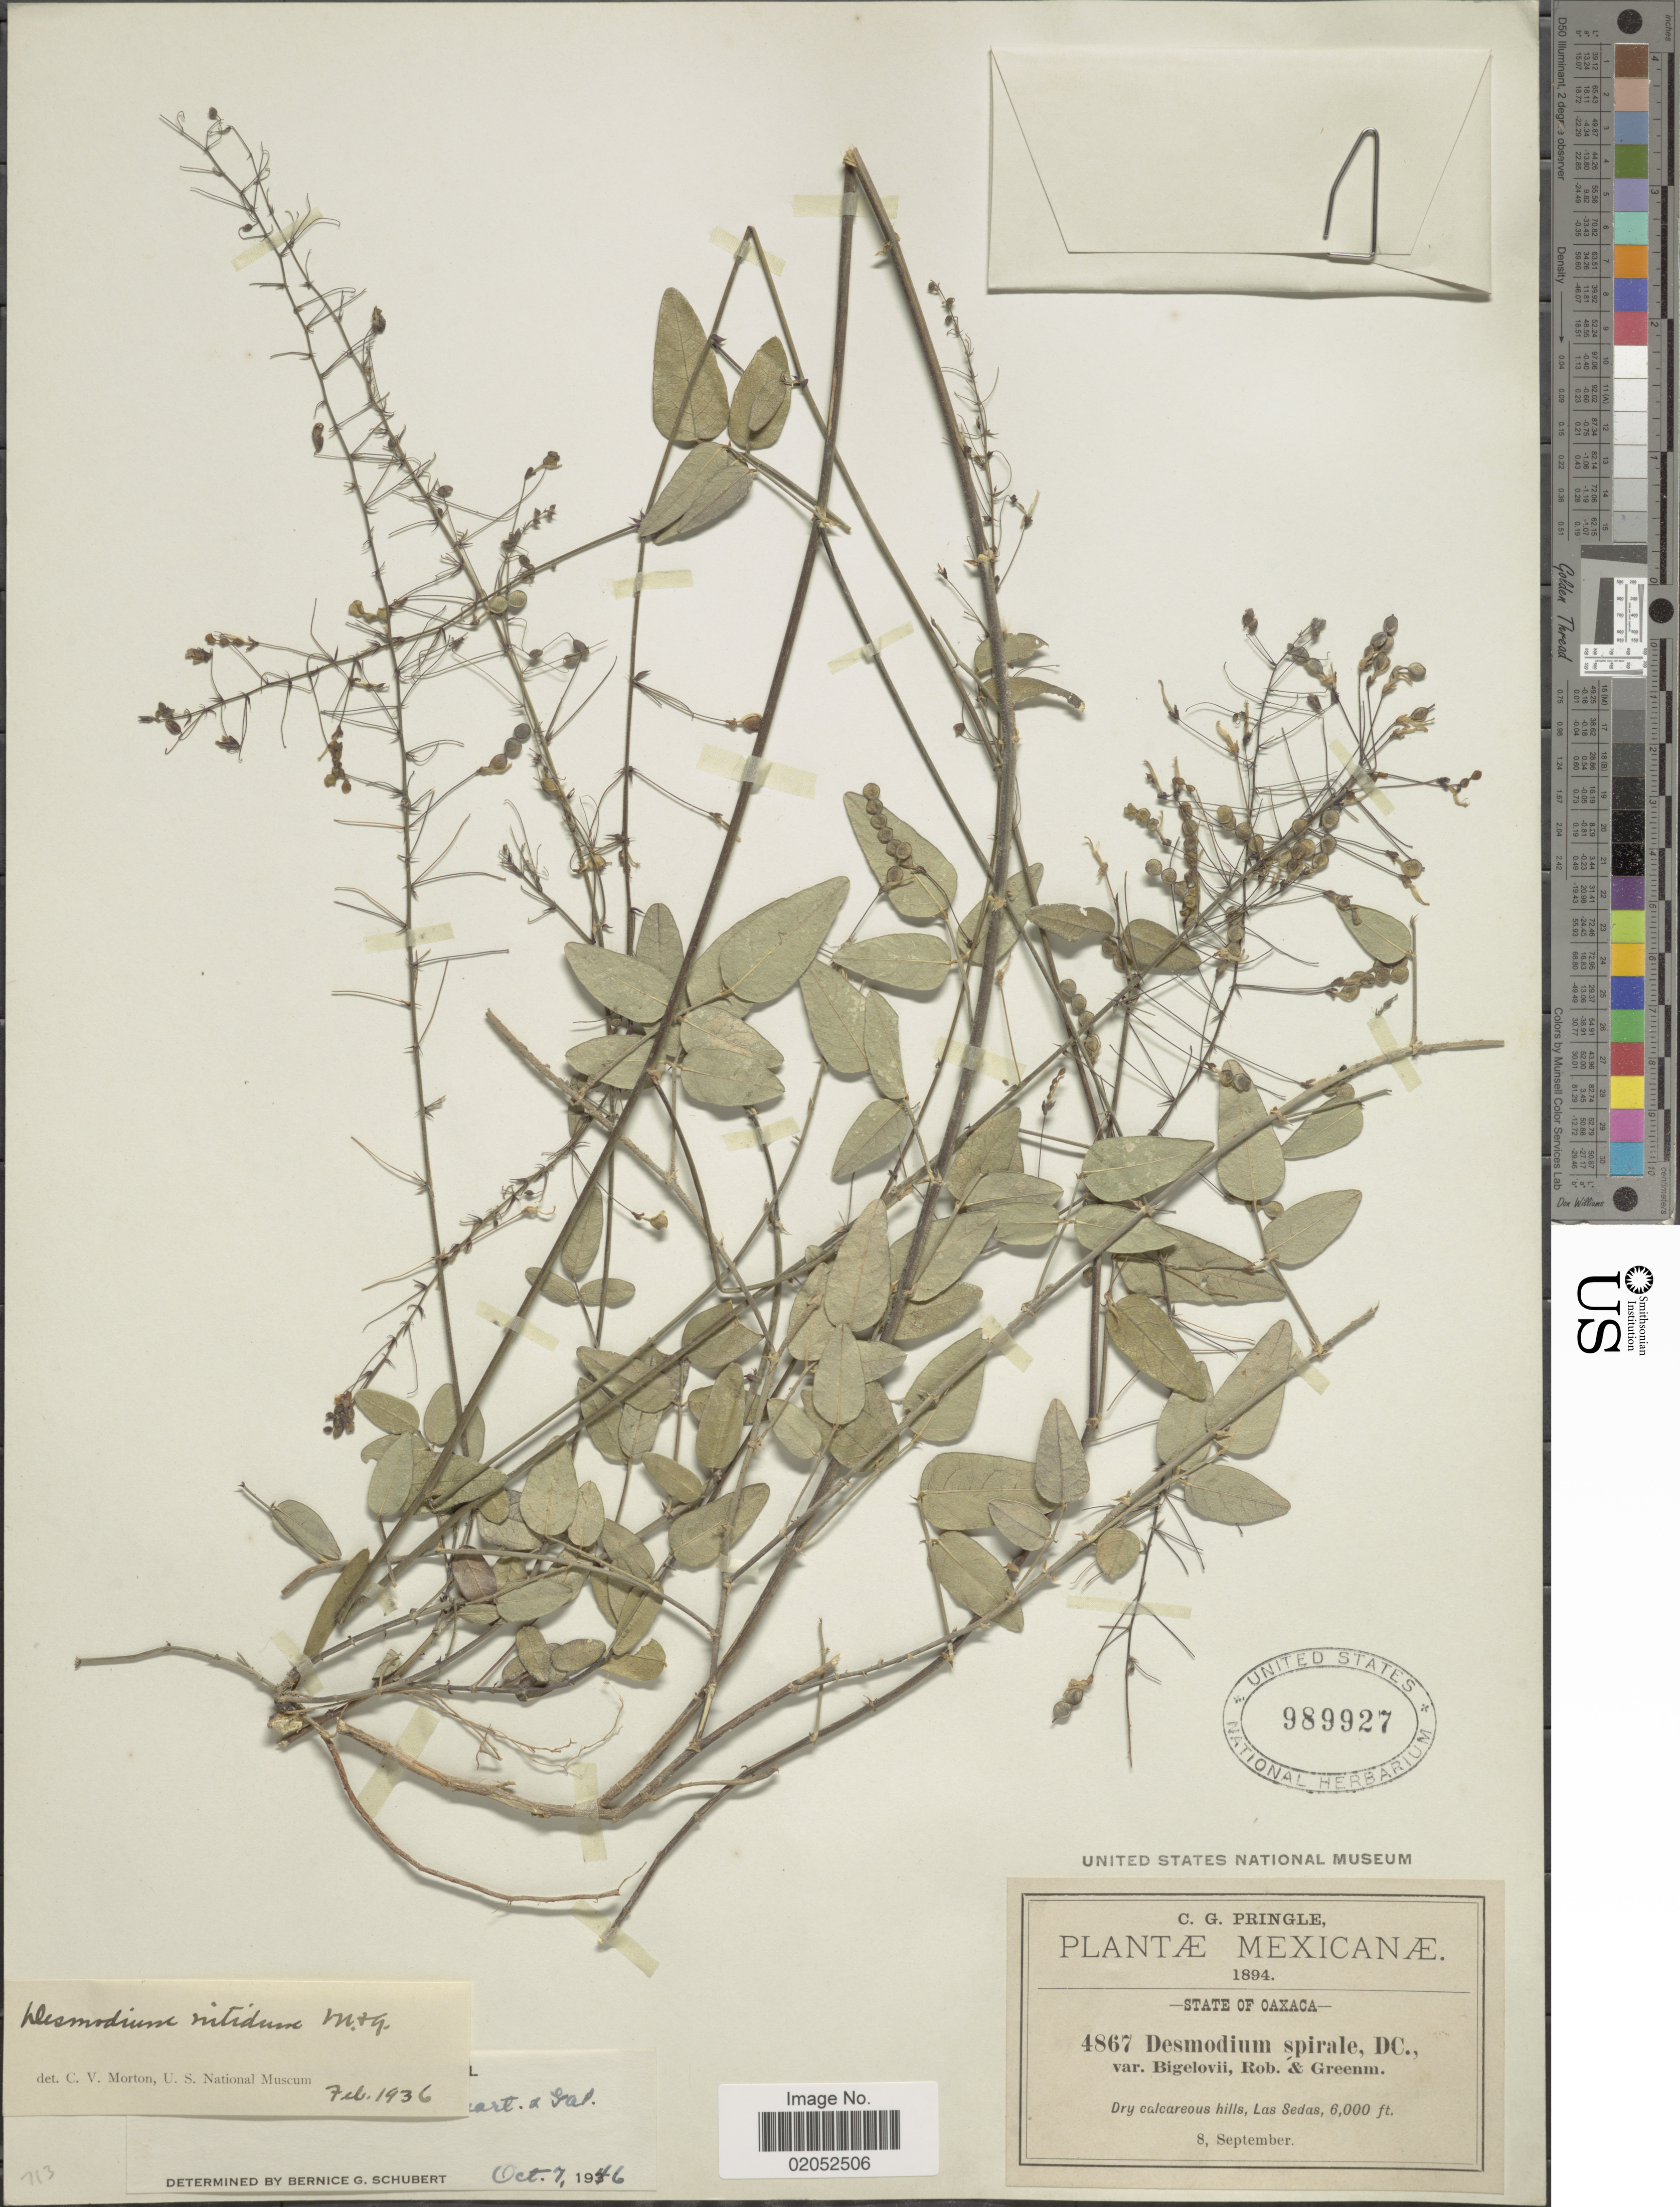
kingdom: Plantae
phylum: Tracheophyta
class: Magnoliopsida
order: Fabales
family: Fabaceae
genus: Desmodium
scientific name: Desmodium nitidum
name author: M. Martens & Galeotti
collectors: C. G. Pringle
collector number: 4867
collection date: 1894-09-08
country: Mexico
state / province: Oaxaca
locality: State of Oaxaca, Las Sedas.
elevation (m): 1829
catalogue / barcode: US 989927